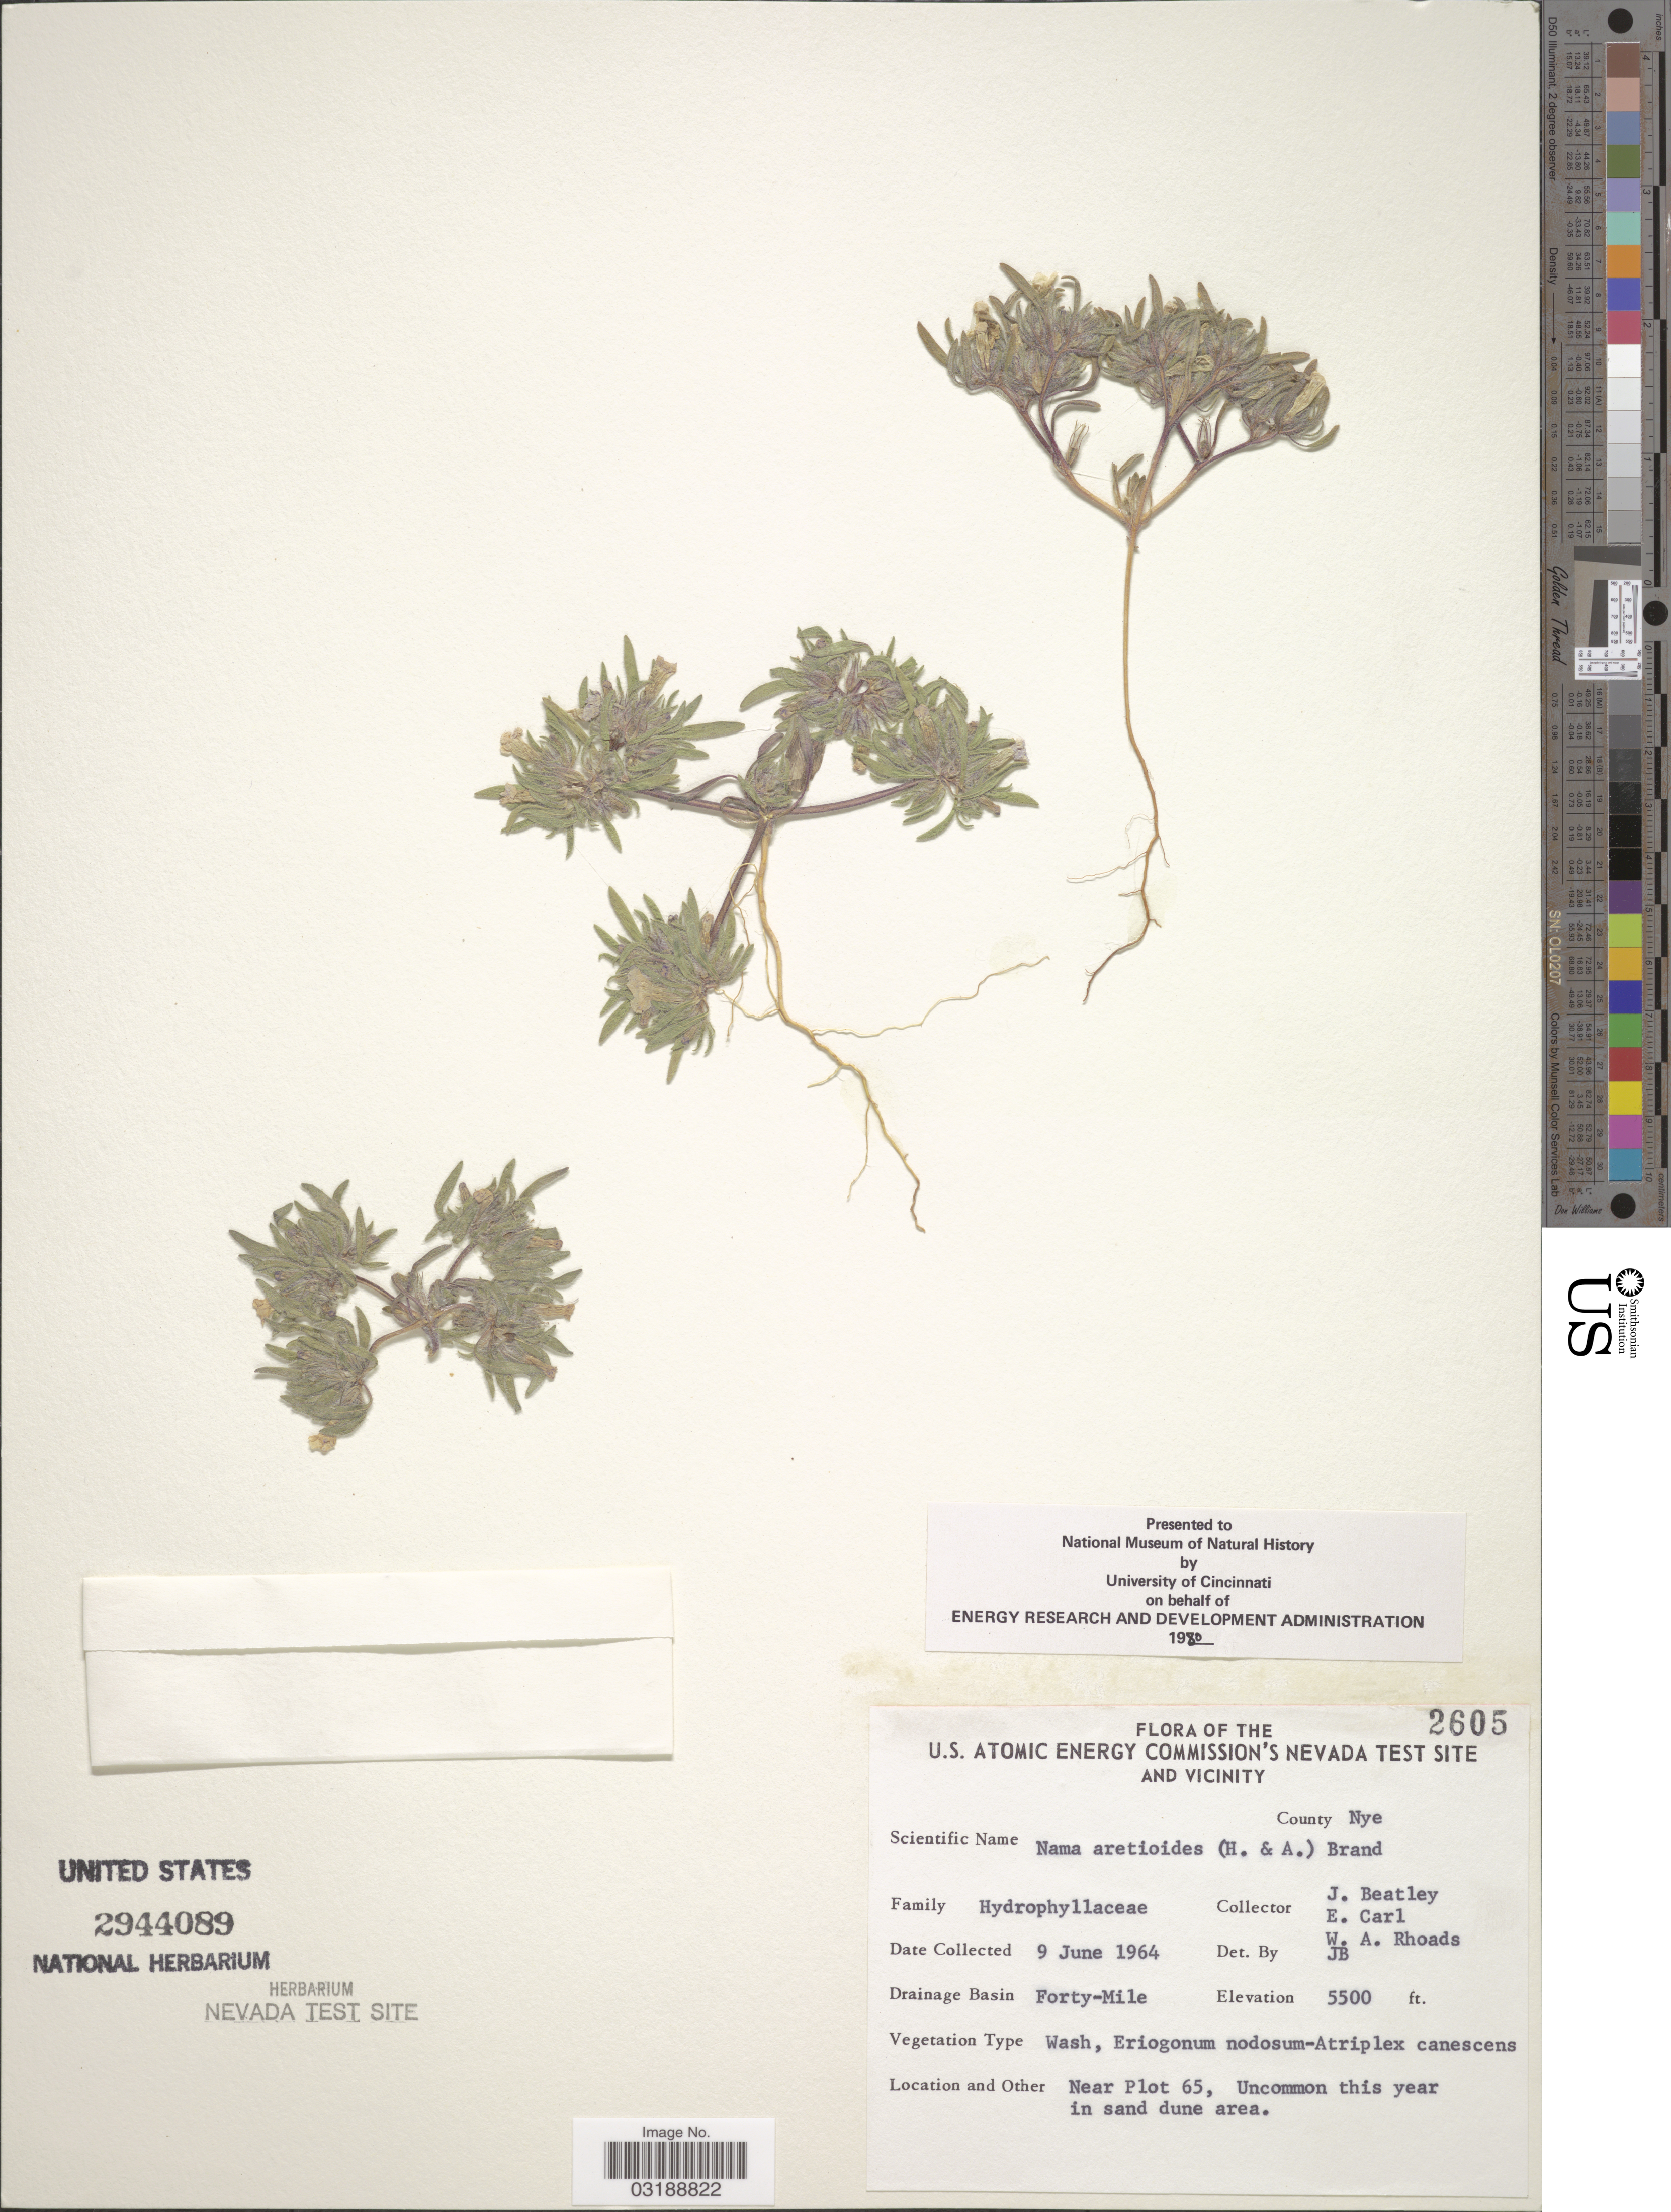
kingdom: Plantae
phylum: Tracheophyta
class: Magnoliopsida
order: Boraginales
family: Namaceae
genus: Nama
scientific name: Nama aretioides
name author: (Hook. & Arn.) Brand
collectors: J. C. Beatley & E. Carl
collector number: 2605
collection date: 1964-06-09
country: United States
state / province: Nevada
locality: U.S. Atomic Energy Commission's Nevada Test Site and Vicinity. County Nye. Drainage Basin Forty-Mile. Near Plot 65.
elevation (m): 1676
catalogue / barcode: US 2944089